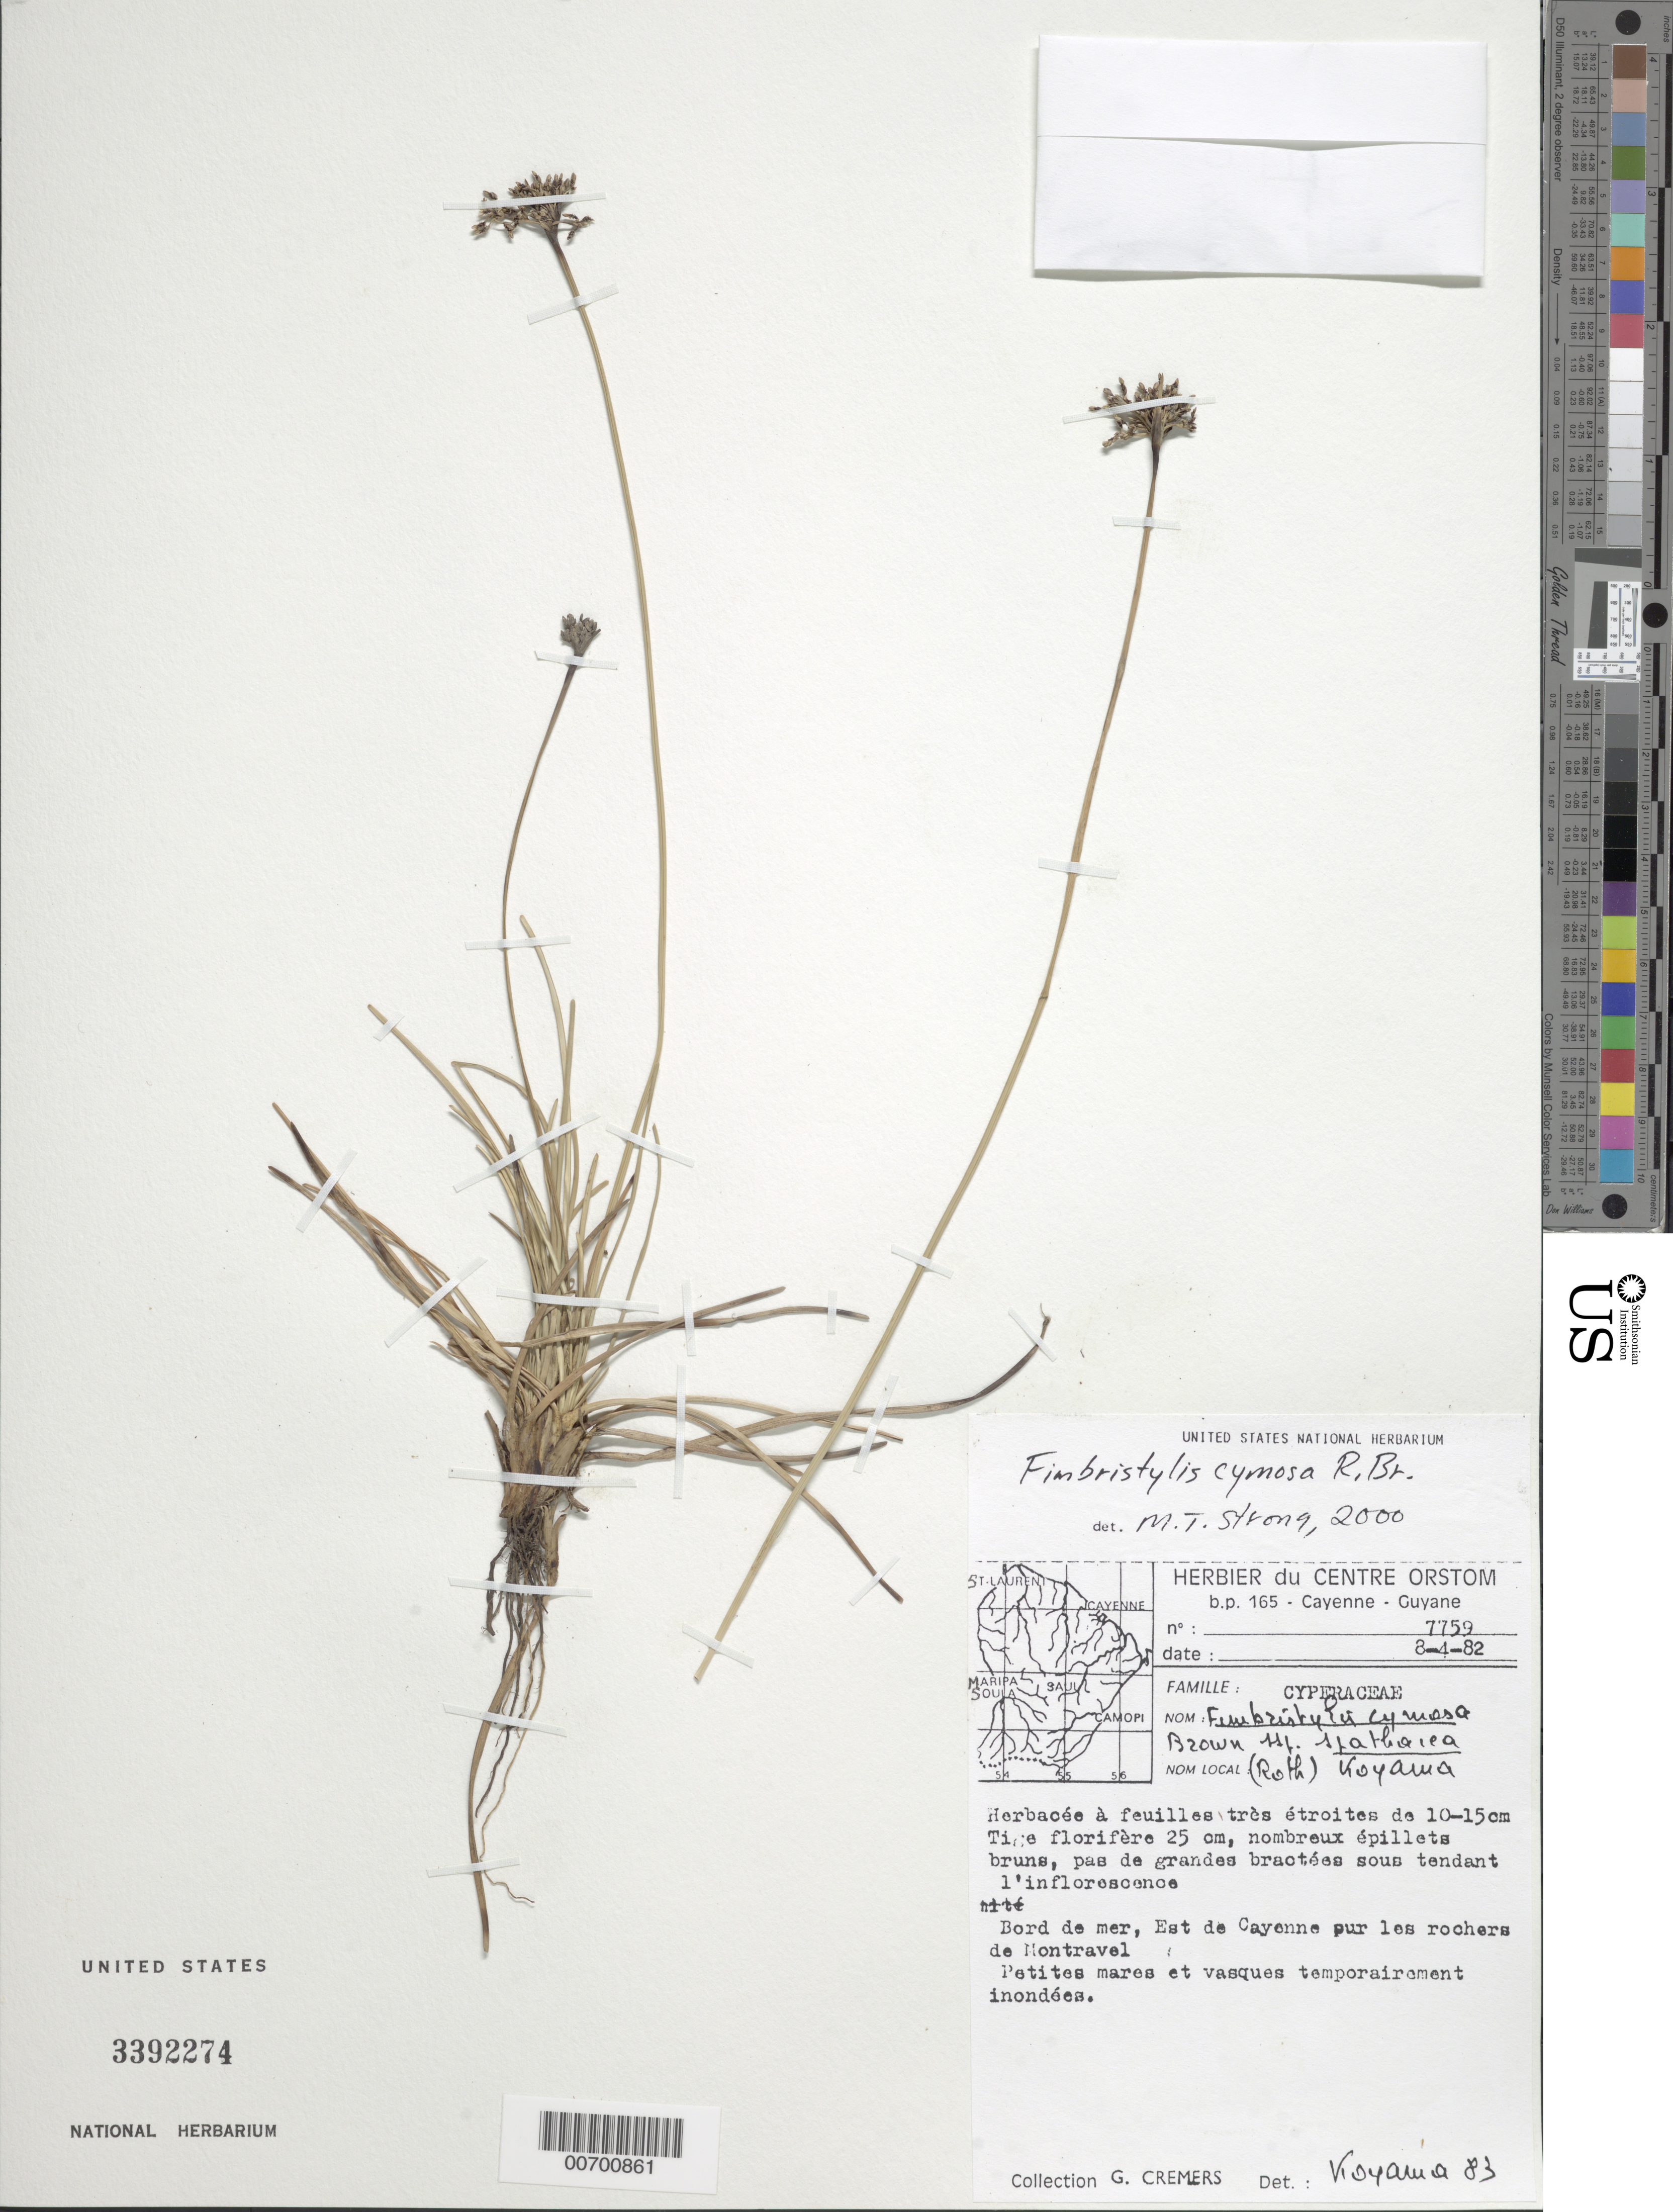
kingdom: Plantae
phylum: Tracheophyta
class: Liliopsida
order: Poales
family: Cyperaceae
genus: Fimbristylis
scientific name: Fimbristylis cymosa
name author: R. Br.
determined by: Strong, M. T., (US), Smithsonian Institution - National Museum of Natural History (UNITED STATES)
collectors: G. Cremers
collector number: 7759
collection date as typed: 8-Apr-82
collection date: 1982-04-08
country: French Guiana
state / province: Cayenne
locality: Cayenne, Est de, sur les rochers de Montravel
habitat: Small ponds or temporarily flooded basins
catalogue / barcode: US 3392274